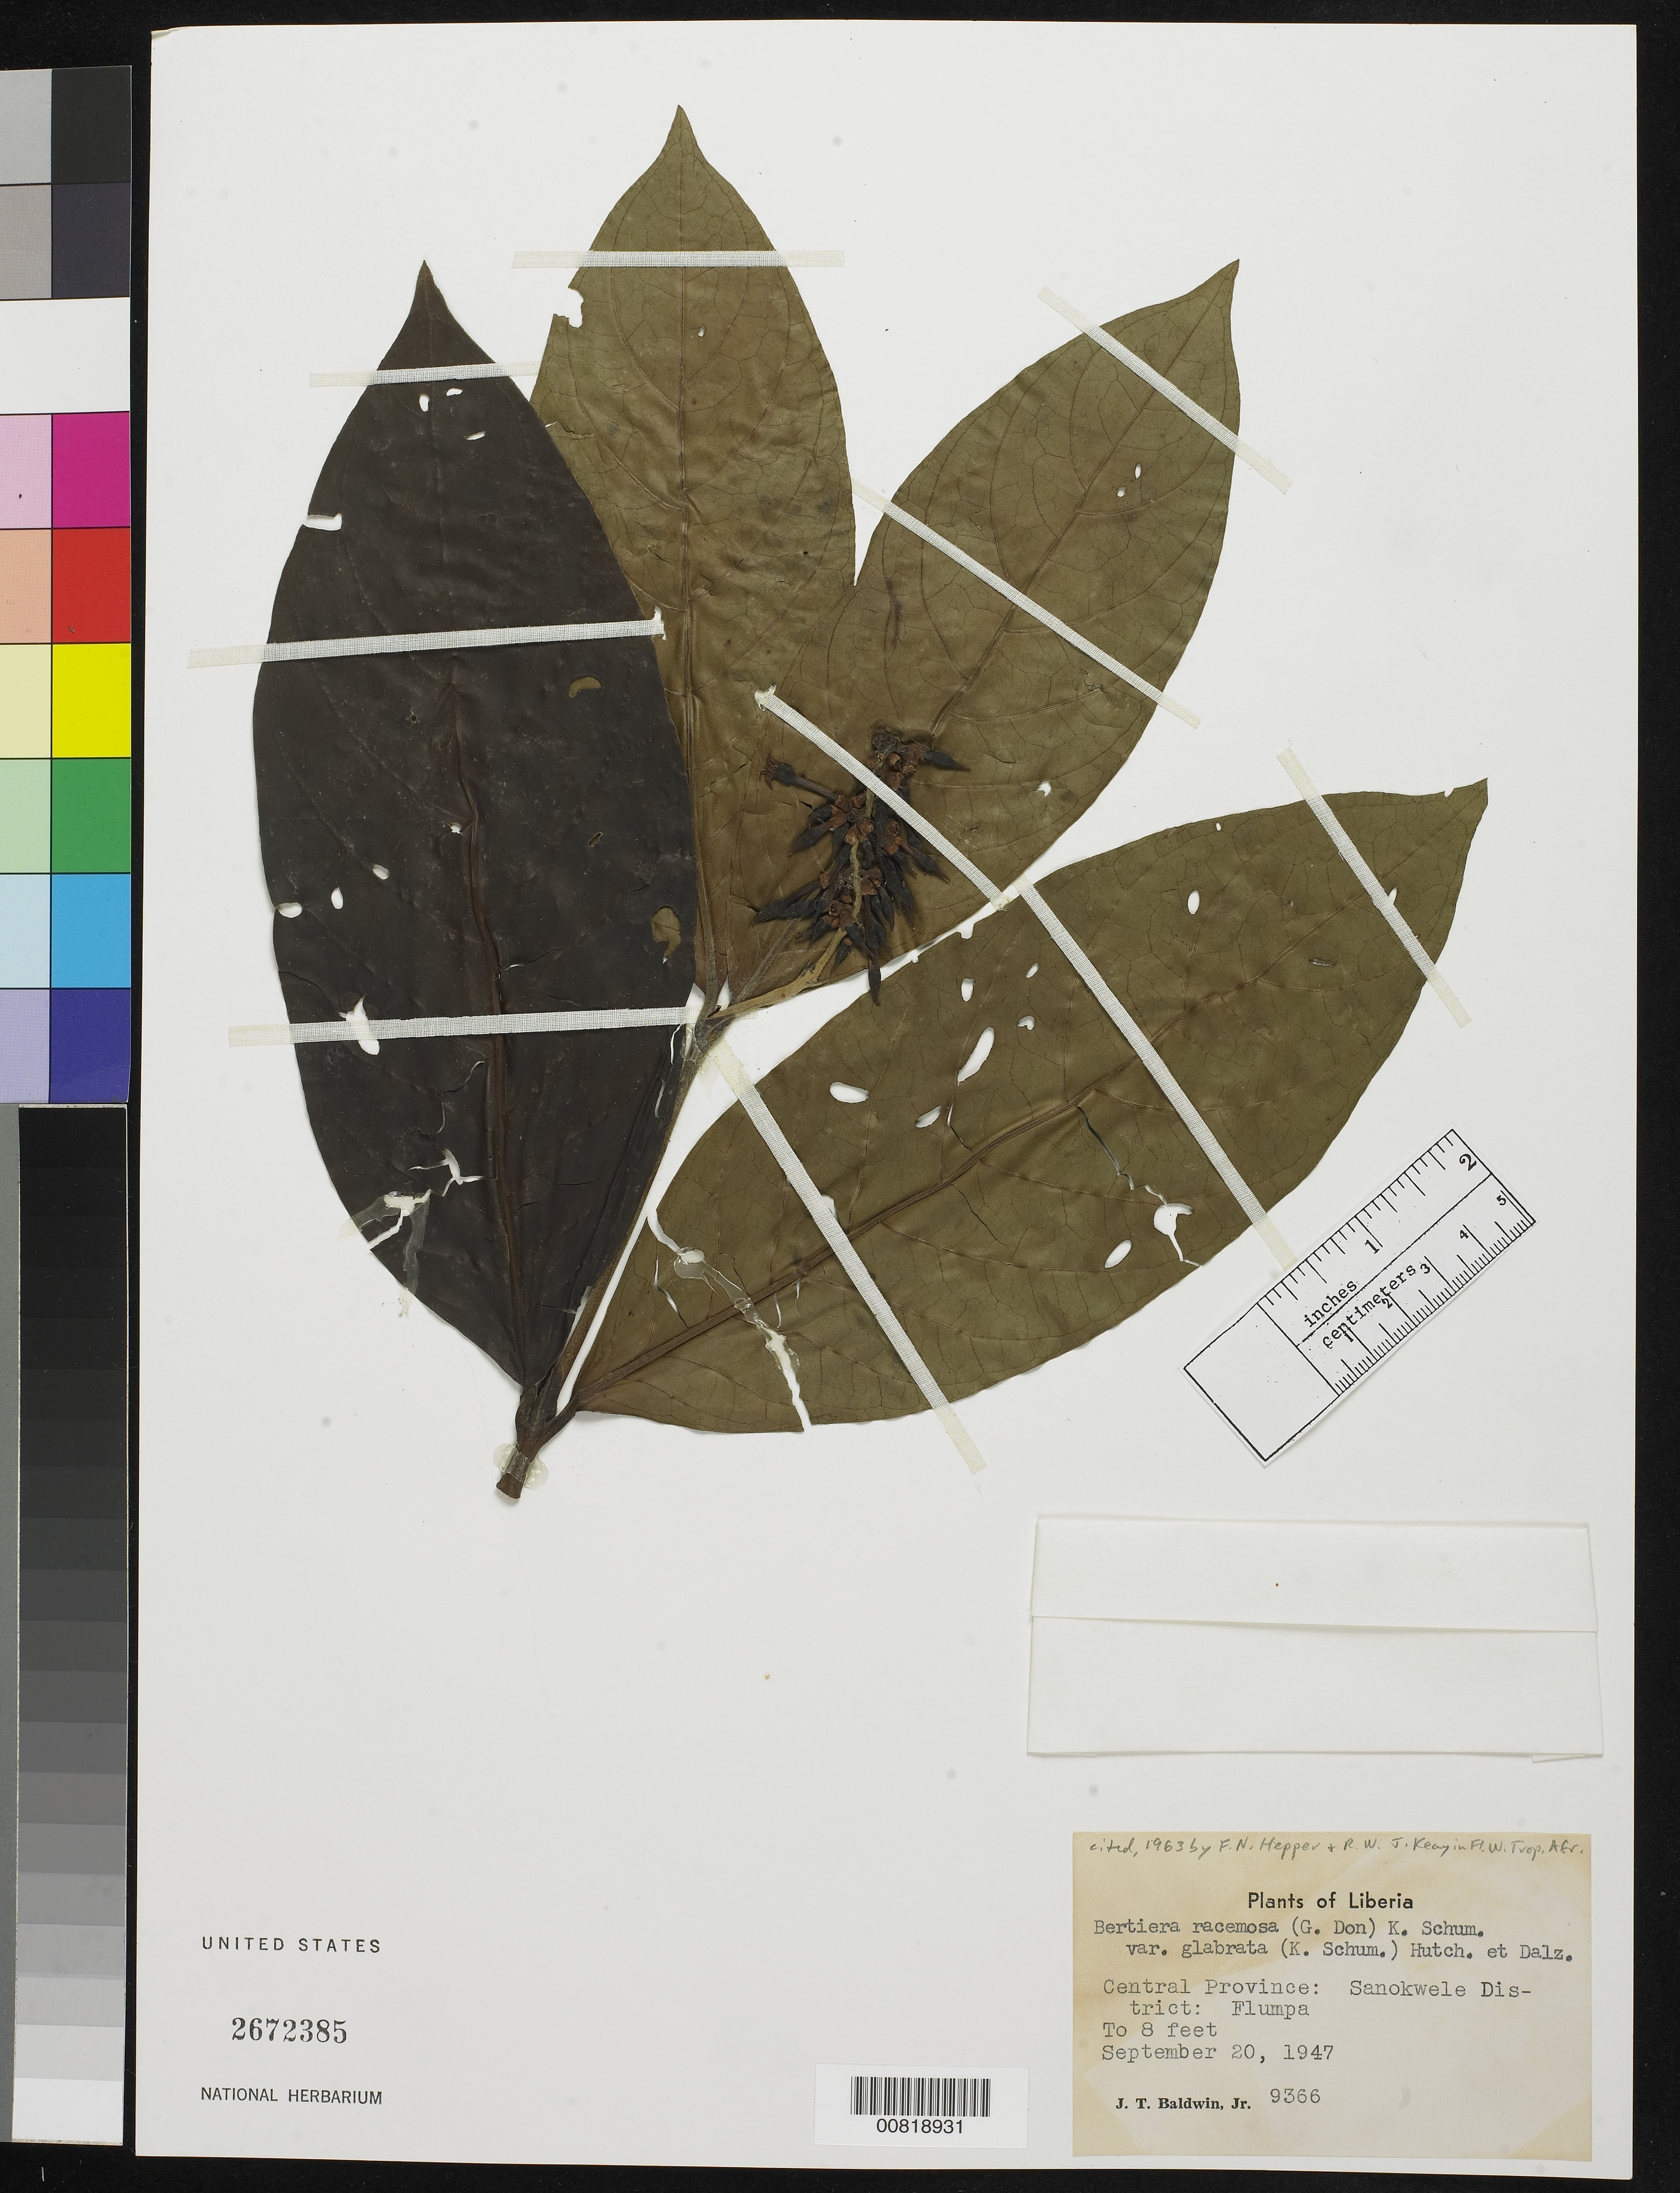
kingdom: Plantae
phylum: Tracheophyta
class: Magnoliopsida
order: Gentianales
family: Rubiaceae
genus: Bertiera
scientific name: Bertiera racemosa var. glabrata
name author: (K. Schum.) Hutch. & Dalziel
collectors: J. T. Baldwin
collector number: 9366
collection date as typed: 20 Sep 1947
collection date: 1947-09-20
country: Liberia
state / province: Nimba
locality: Central Province: Sanokwele District, Flumpa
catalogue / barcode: US 2672385